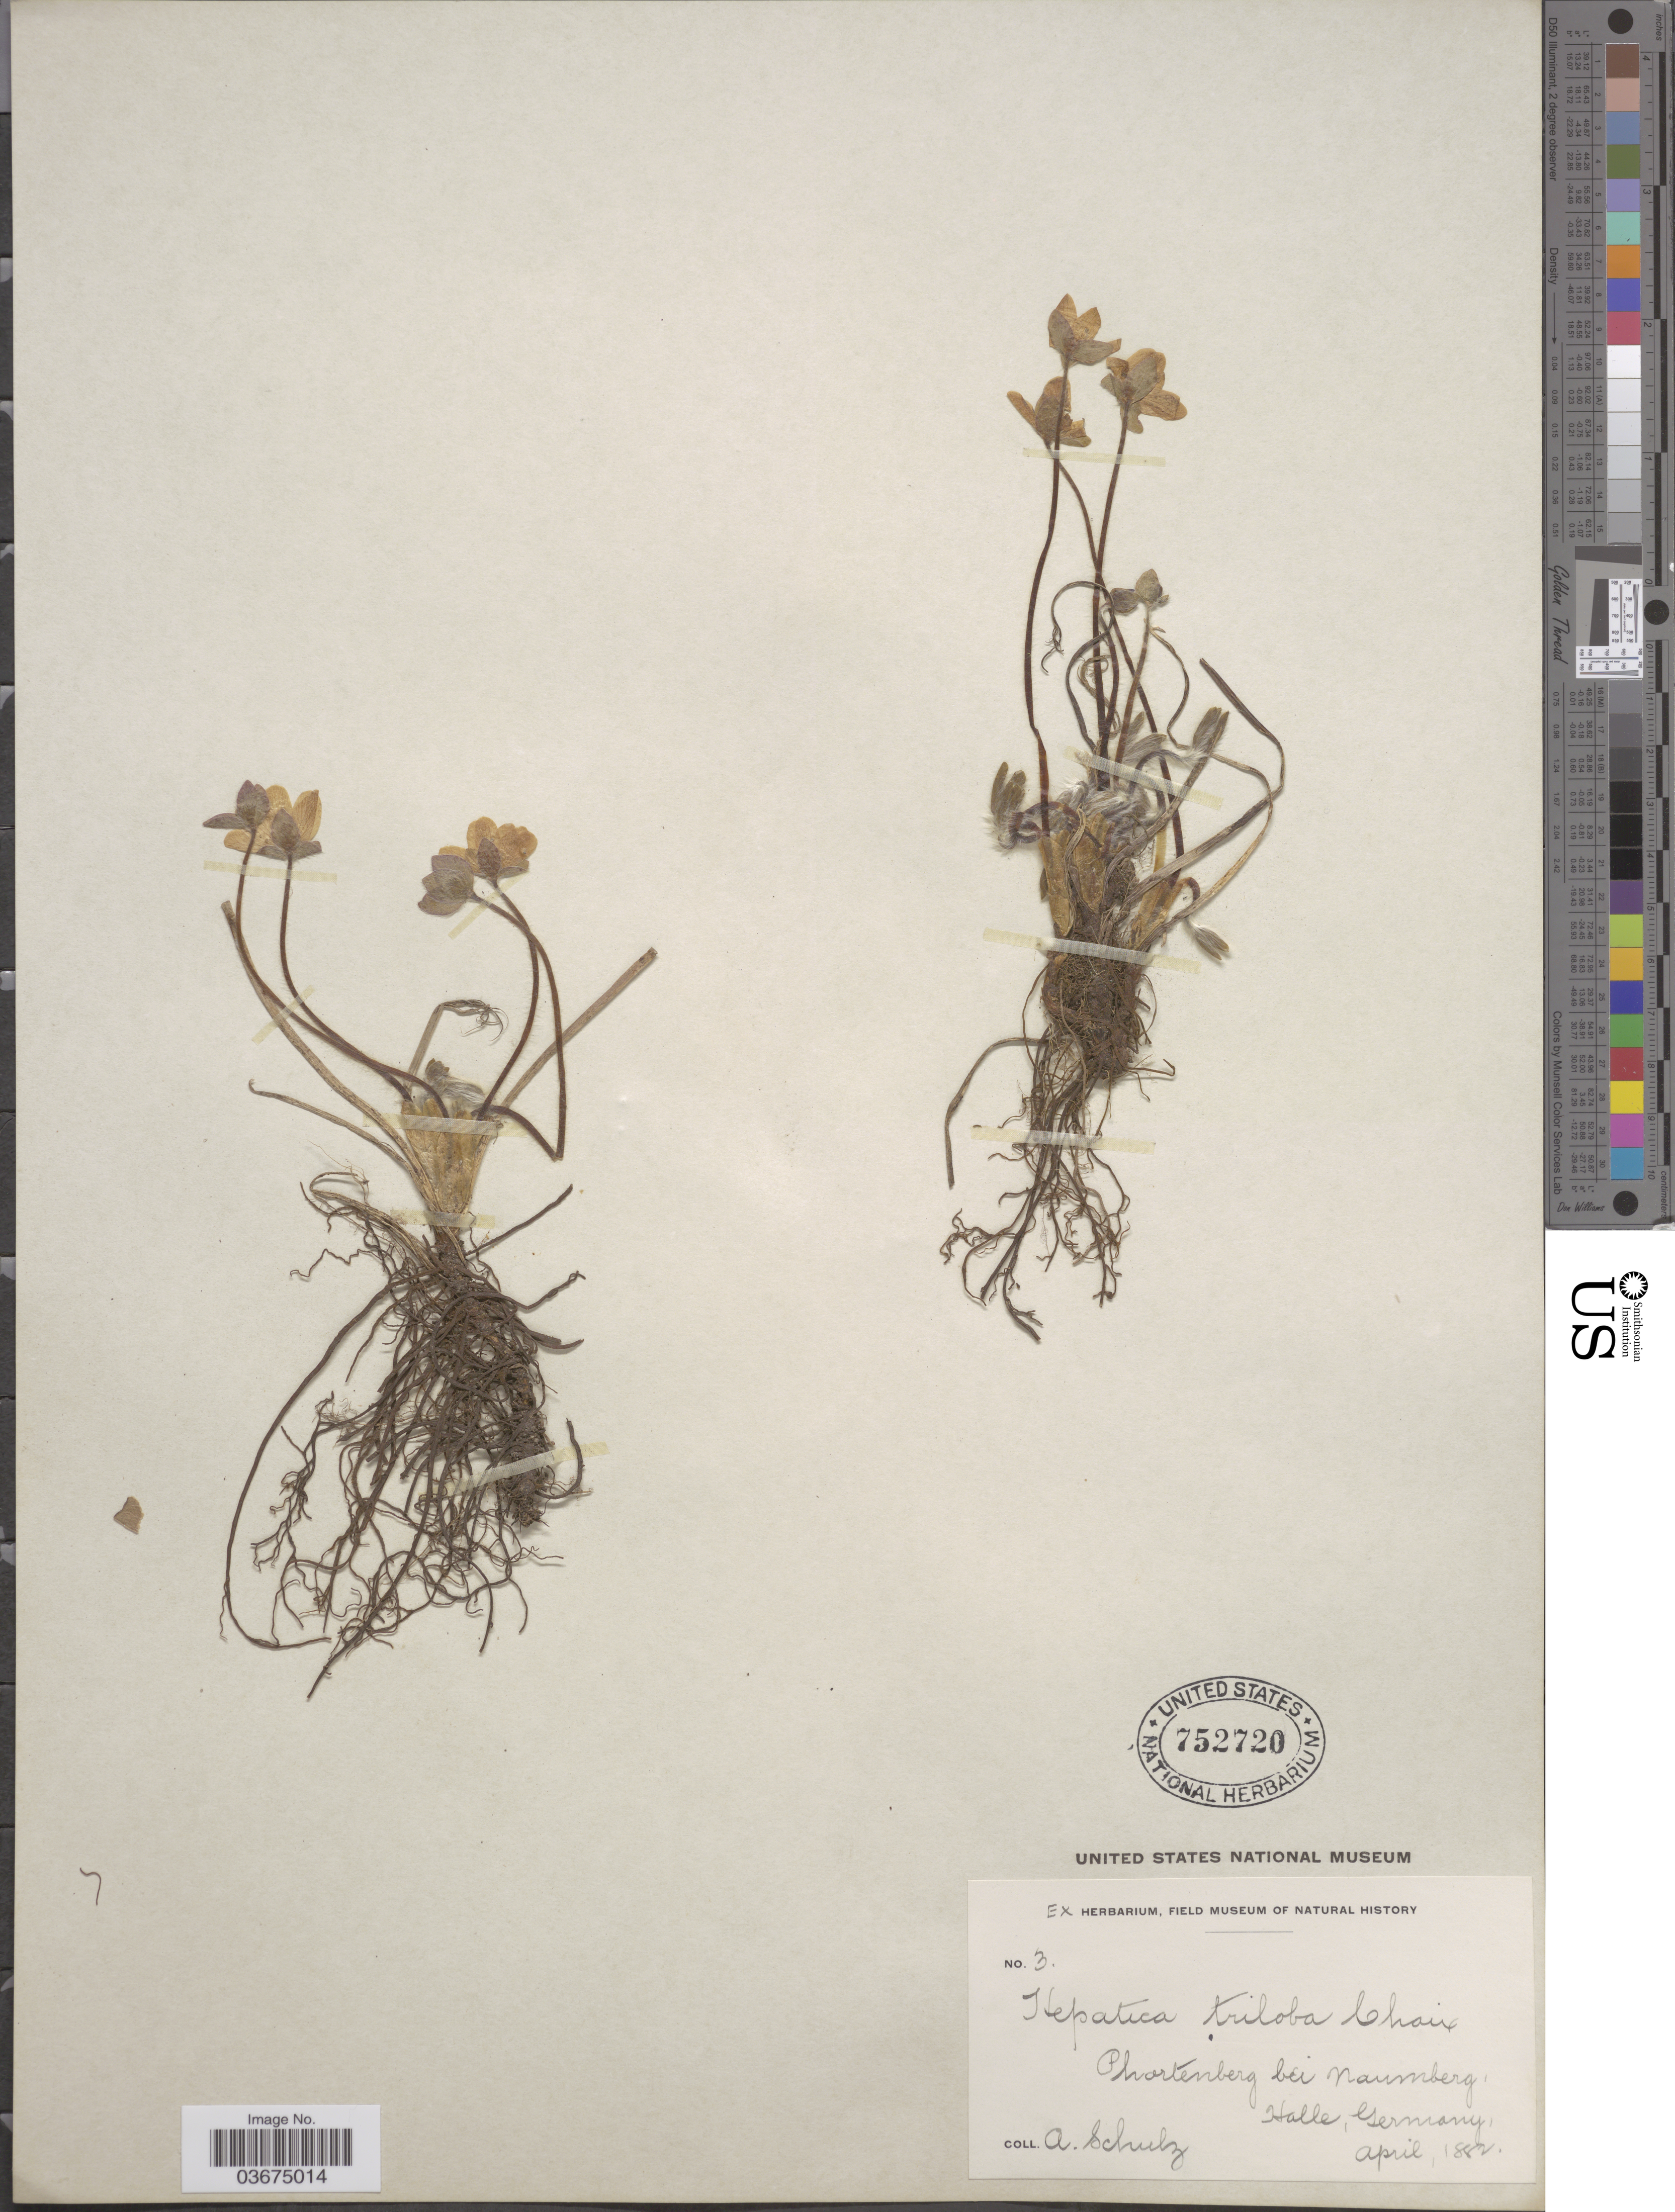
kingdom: Plantae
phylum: Tracheophyta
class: Magnoliopsida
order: Ranunculales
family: Ranunculaceae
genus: Hepatica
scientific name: Hepatica triloba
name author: Chaix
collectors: A. Schulz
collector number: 3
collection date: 1882-04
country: Germany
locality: Phortenberg bei Naumberg, Halle.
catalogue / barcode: US 752720